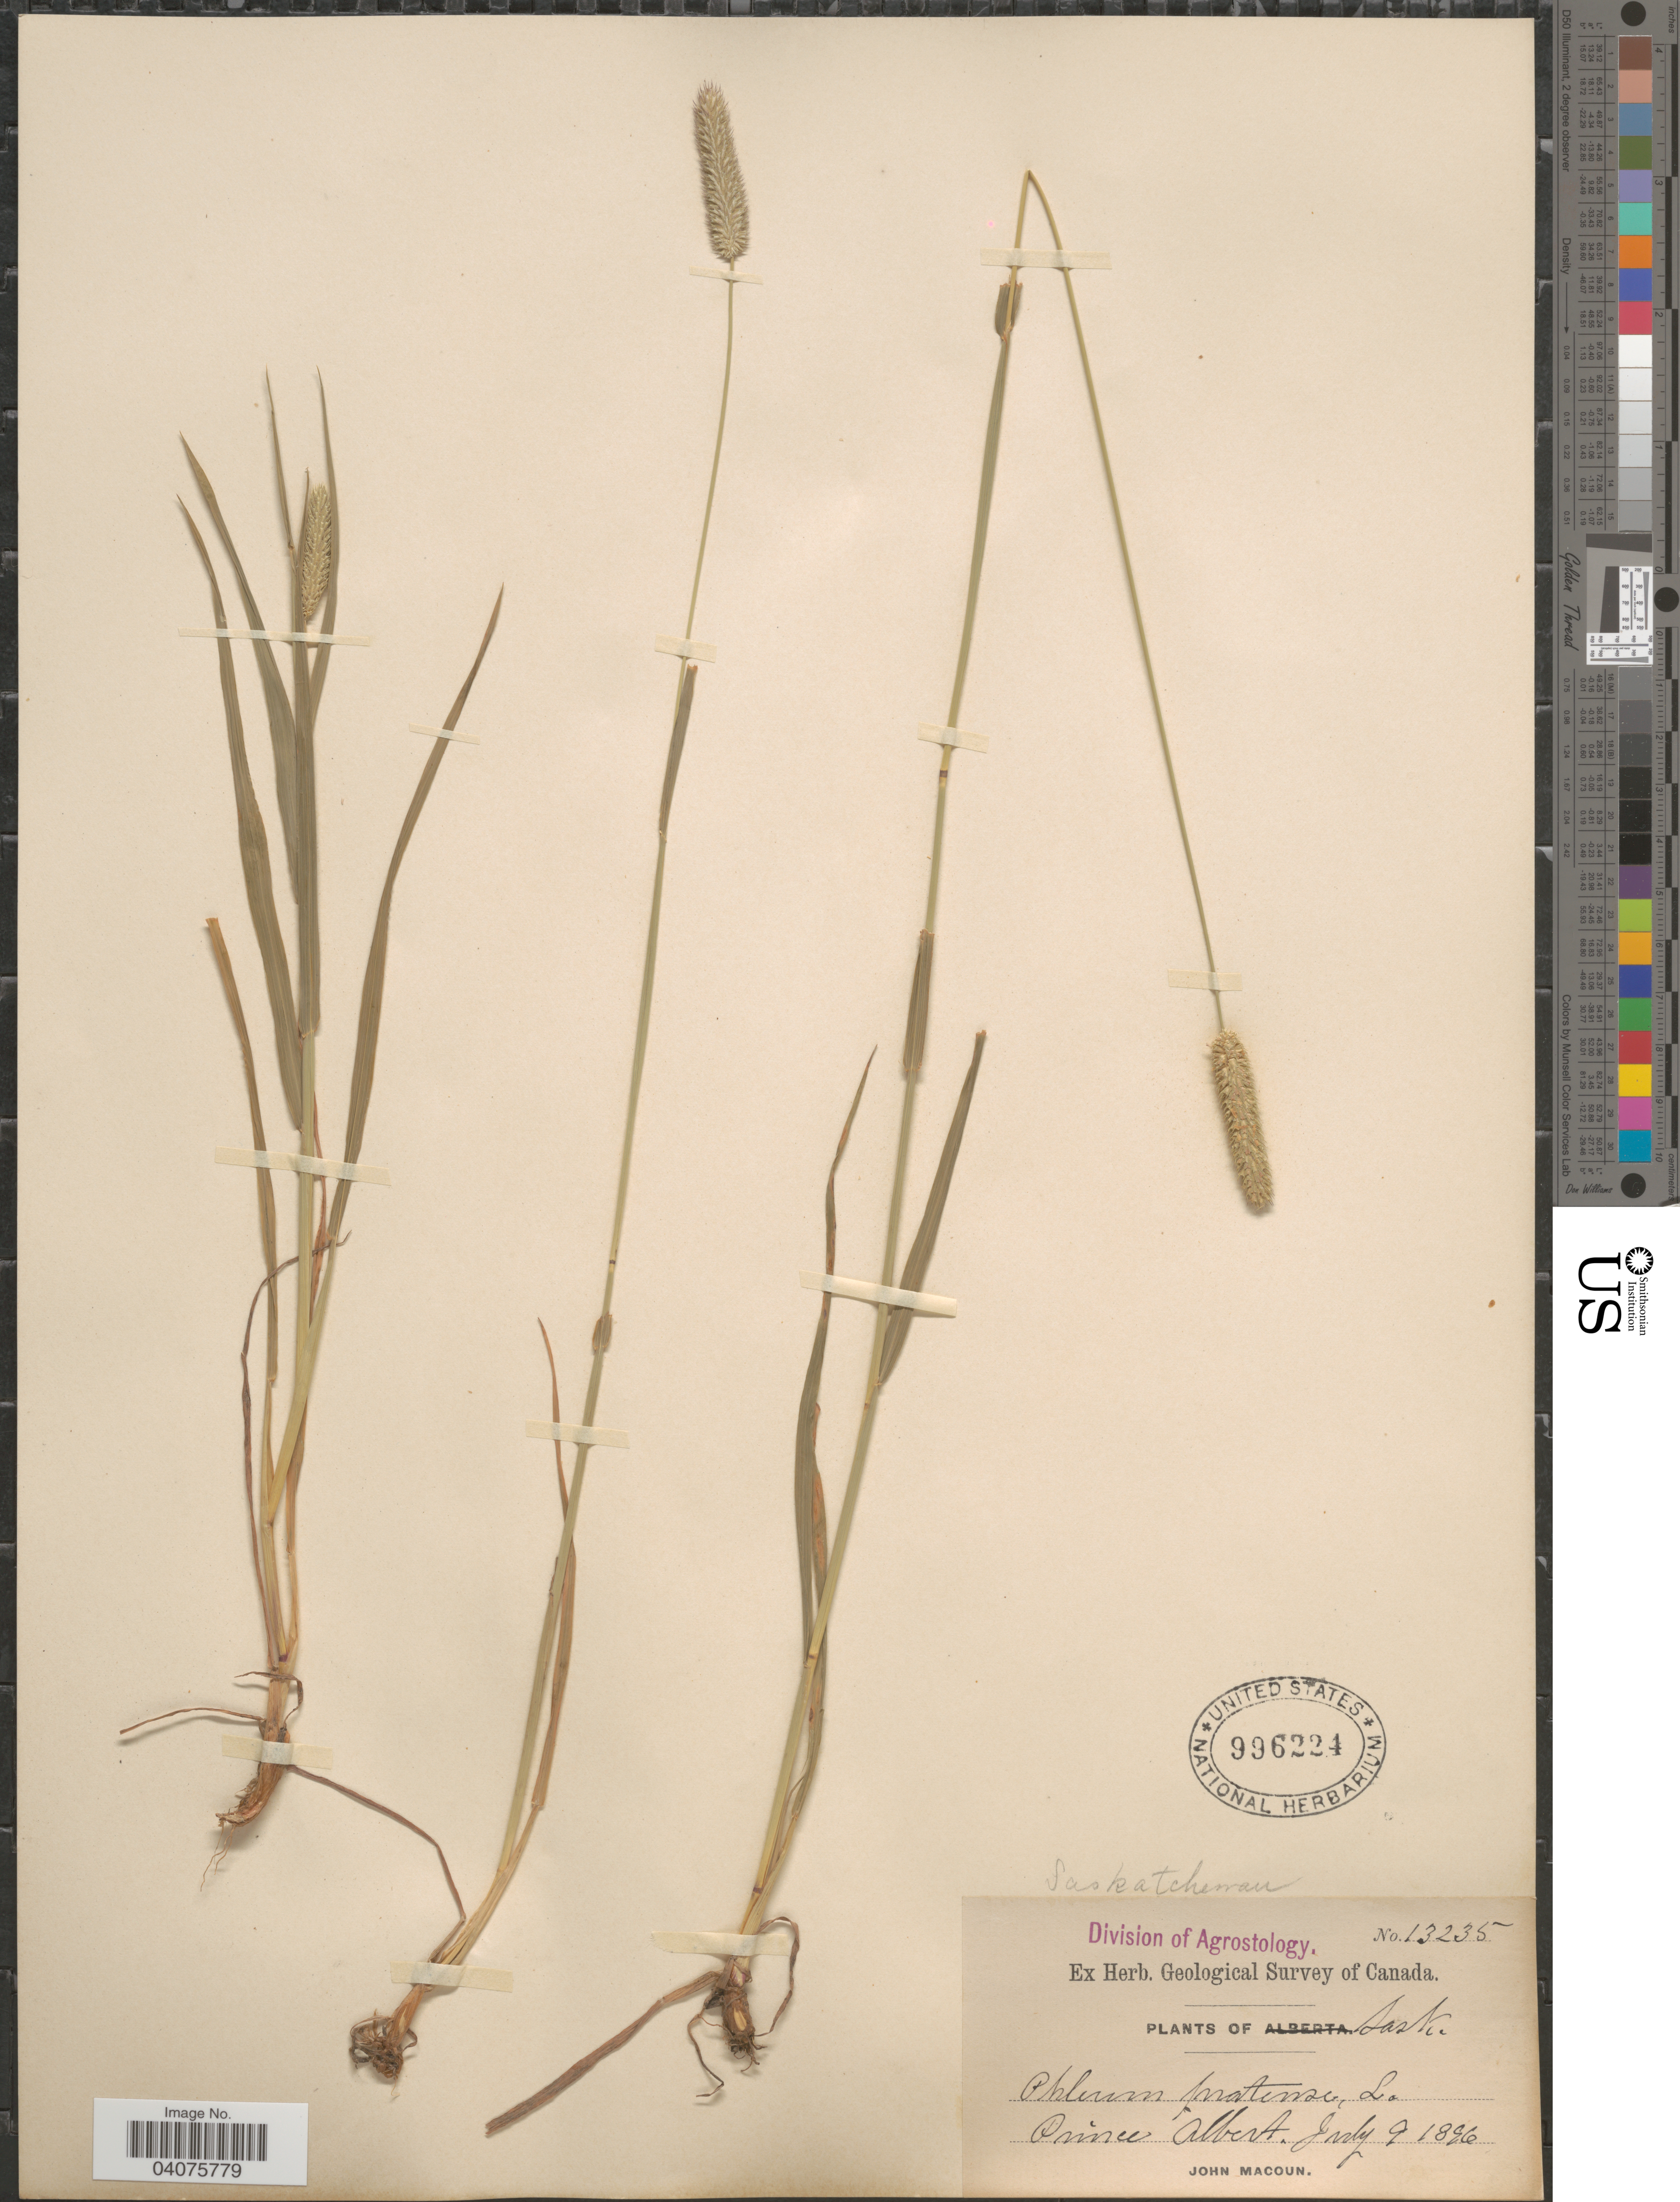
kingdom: Plantae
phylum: Tracheophyta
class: Liliopsida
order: Poales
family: Poaceae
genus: Phleum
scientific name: Phleum pratense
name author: L.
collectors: J. Macoun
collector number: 13235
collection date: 1896-07-09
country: Canada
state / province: Saskatchewan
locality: Herb. Geological Survey of Canada. Prince Albert.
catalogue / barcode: US 996224